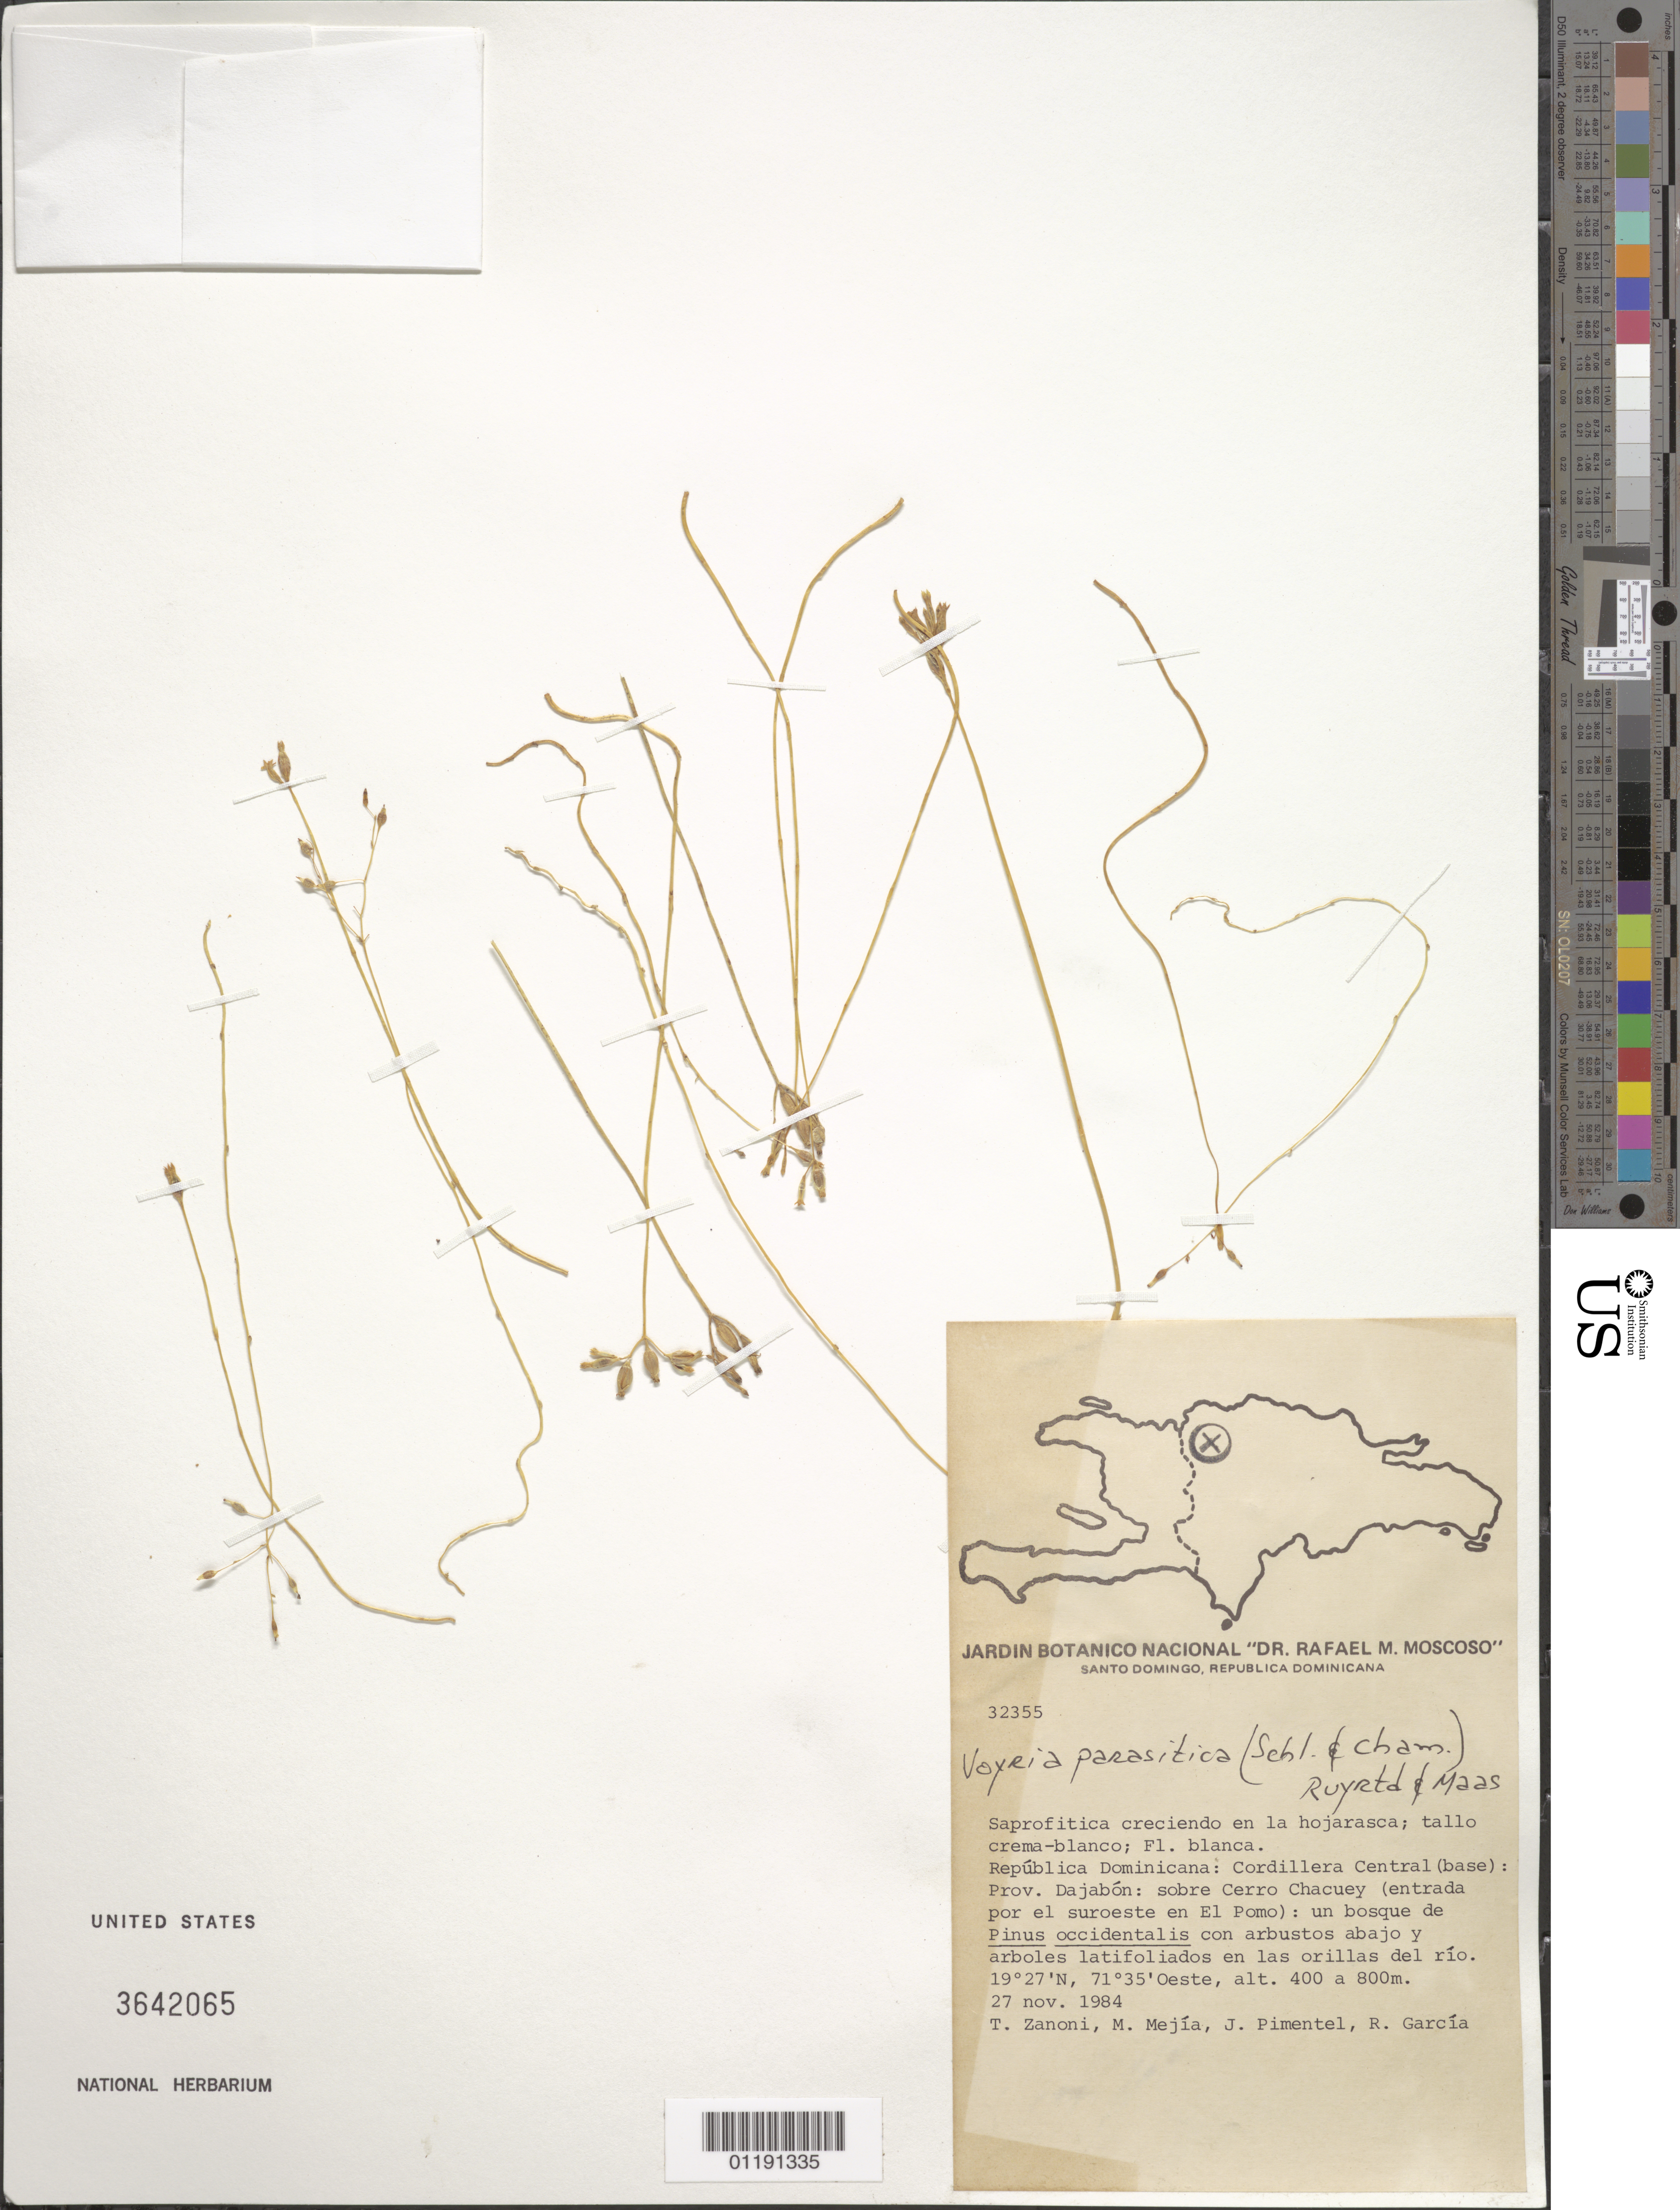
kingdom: Plantae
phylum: Tracheophyta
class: Magnoliopsida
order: Gentianales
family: Gentianaceae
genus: Voyria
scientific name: Voyria parasitica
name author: (Schltdl. & Cham.) Ruyters & Maas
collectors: T. A. Zanoni, M. Mejia, J. Pimentel & R. G. García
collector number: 32355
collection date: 1984-11-27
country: Dominican Republic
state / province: Dajabon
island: Hispaniola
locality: Cordillera Central (base): about Cerro Chacuey (entrance for the SW in El Pomo).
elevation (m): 400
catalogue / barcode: US 3642065